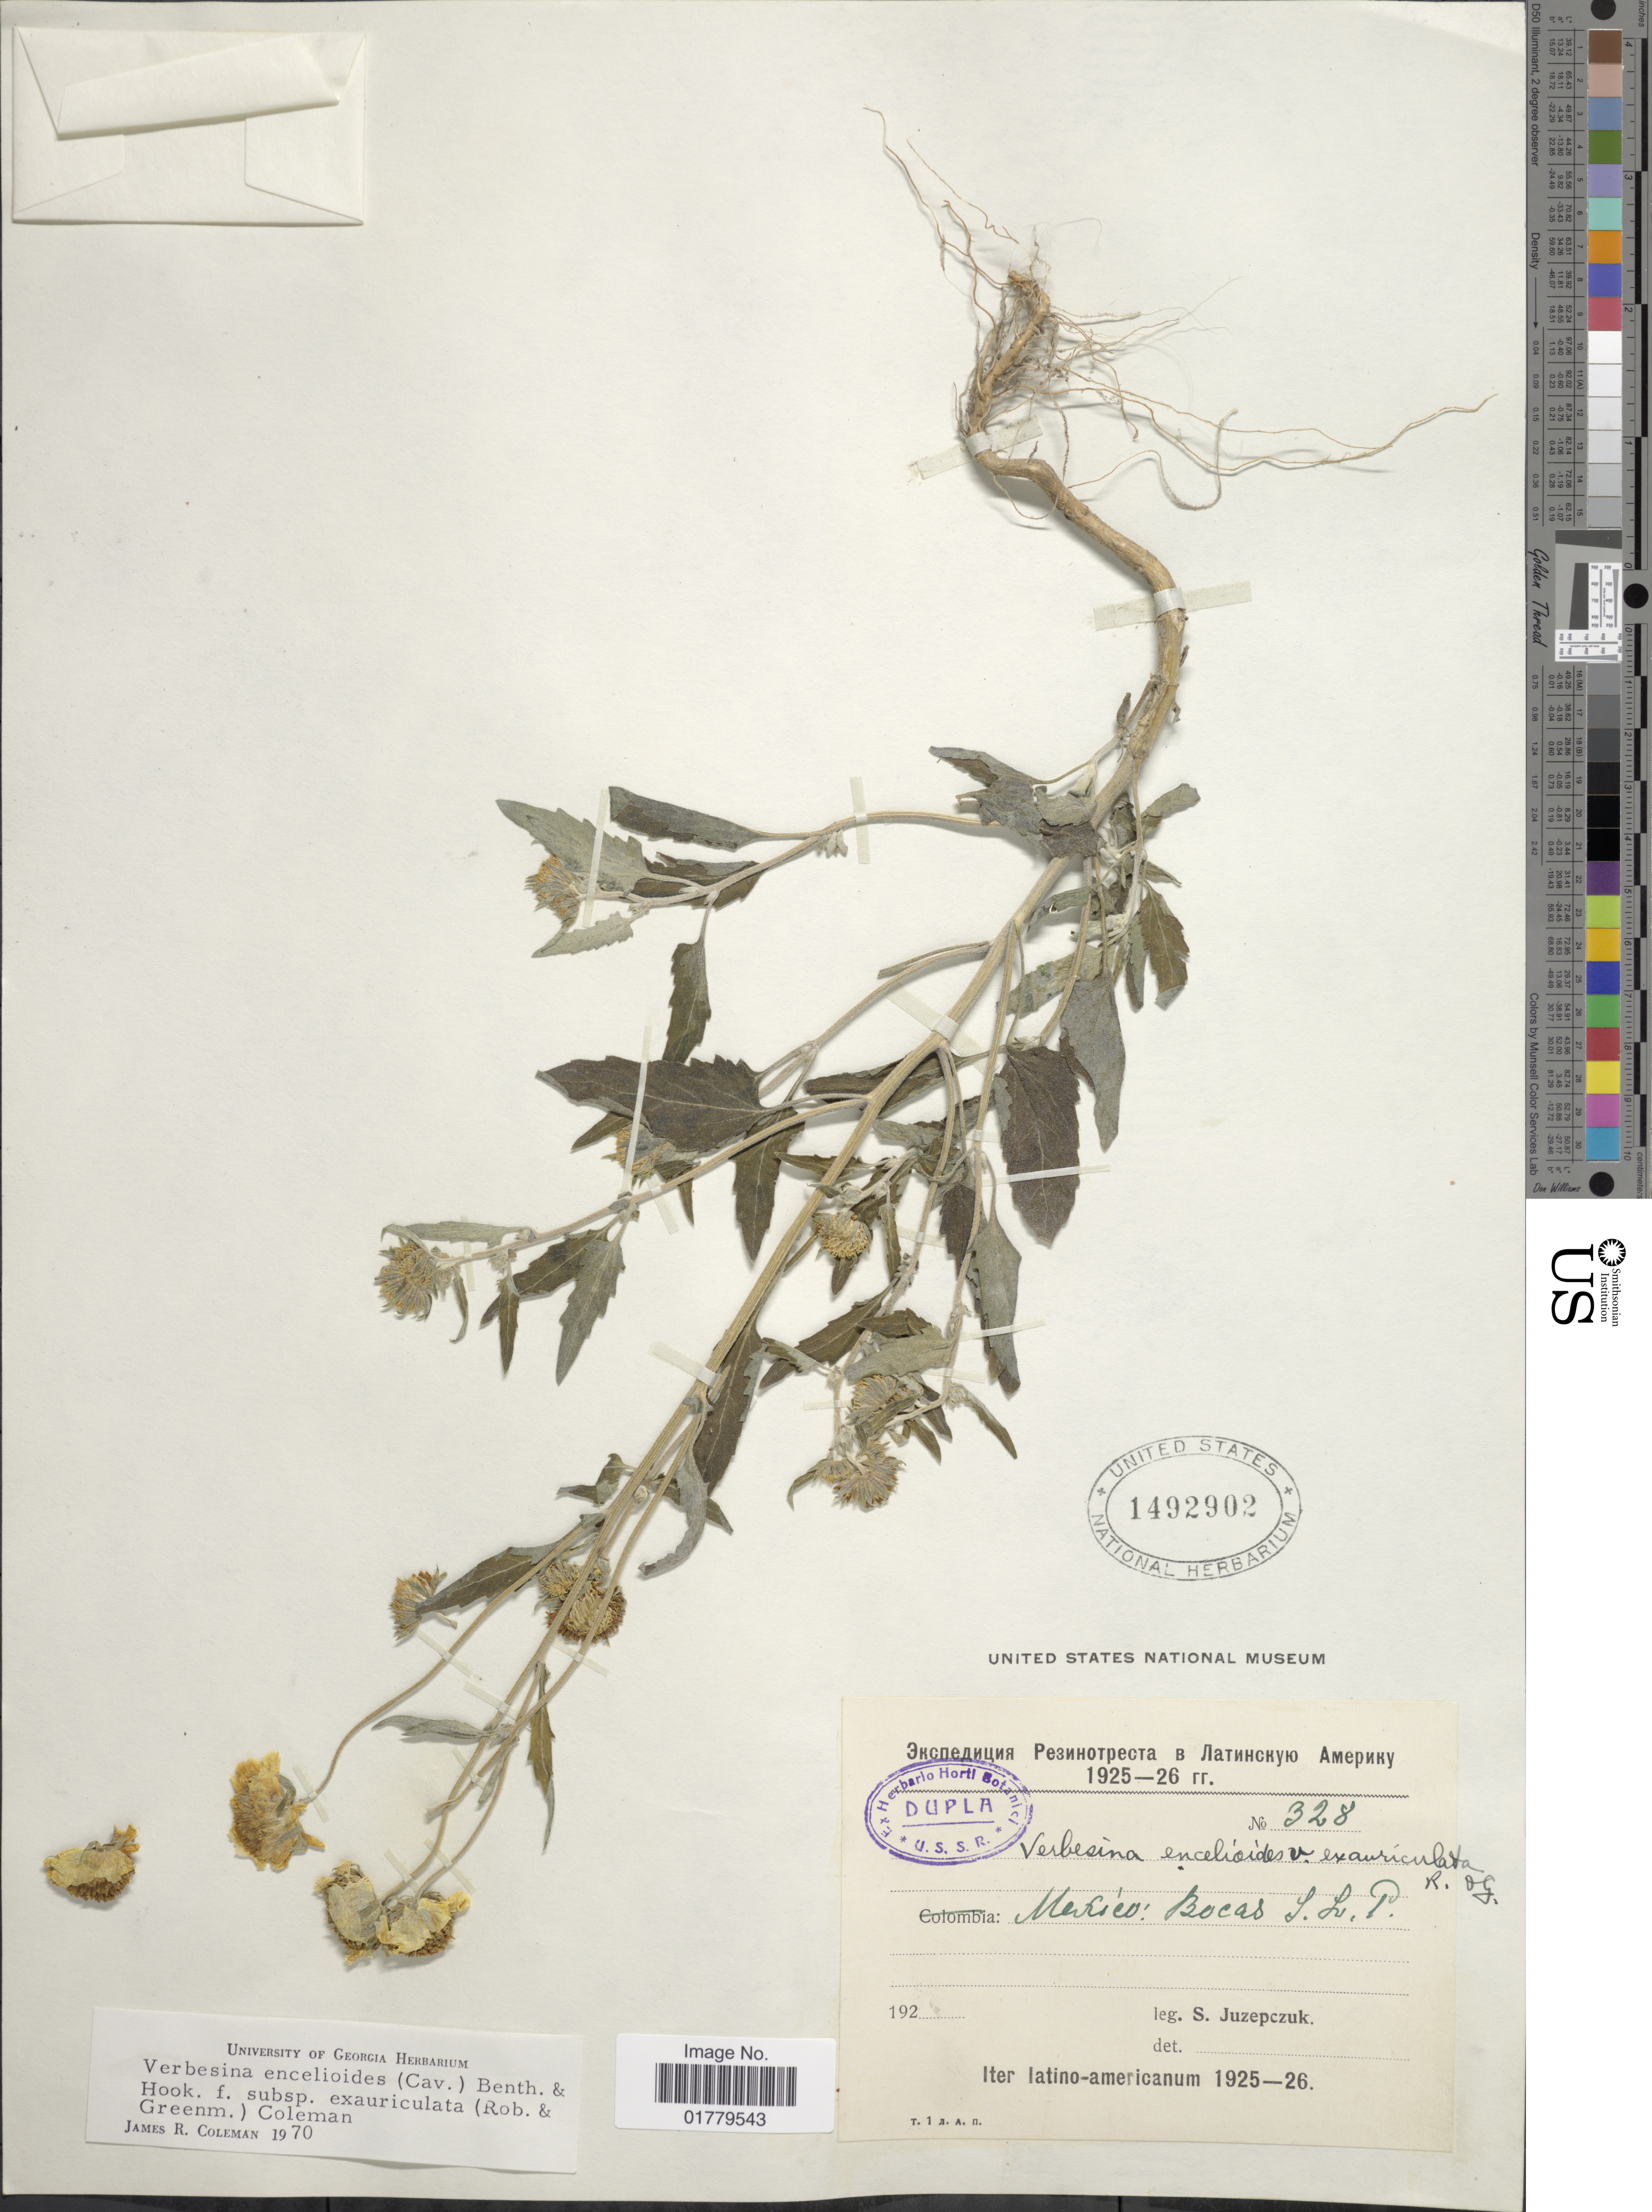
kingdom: Plantae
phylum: Tracheophyta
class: Magnoliopsida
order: Asterales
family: Asteraceae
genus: Verbesina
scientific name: Verbesina encelioides var. cana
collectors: S. V. Juzepczuk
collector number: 328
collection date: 1925/1926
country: Mexico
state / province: San Luis Potosí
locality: Mexico: Bocas S.L.P.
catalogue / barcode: US 1492902